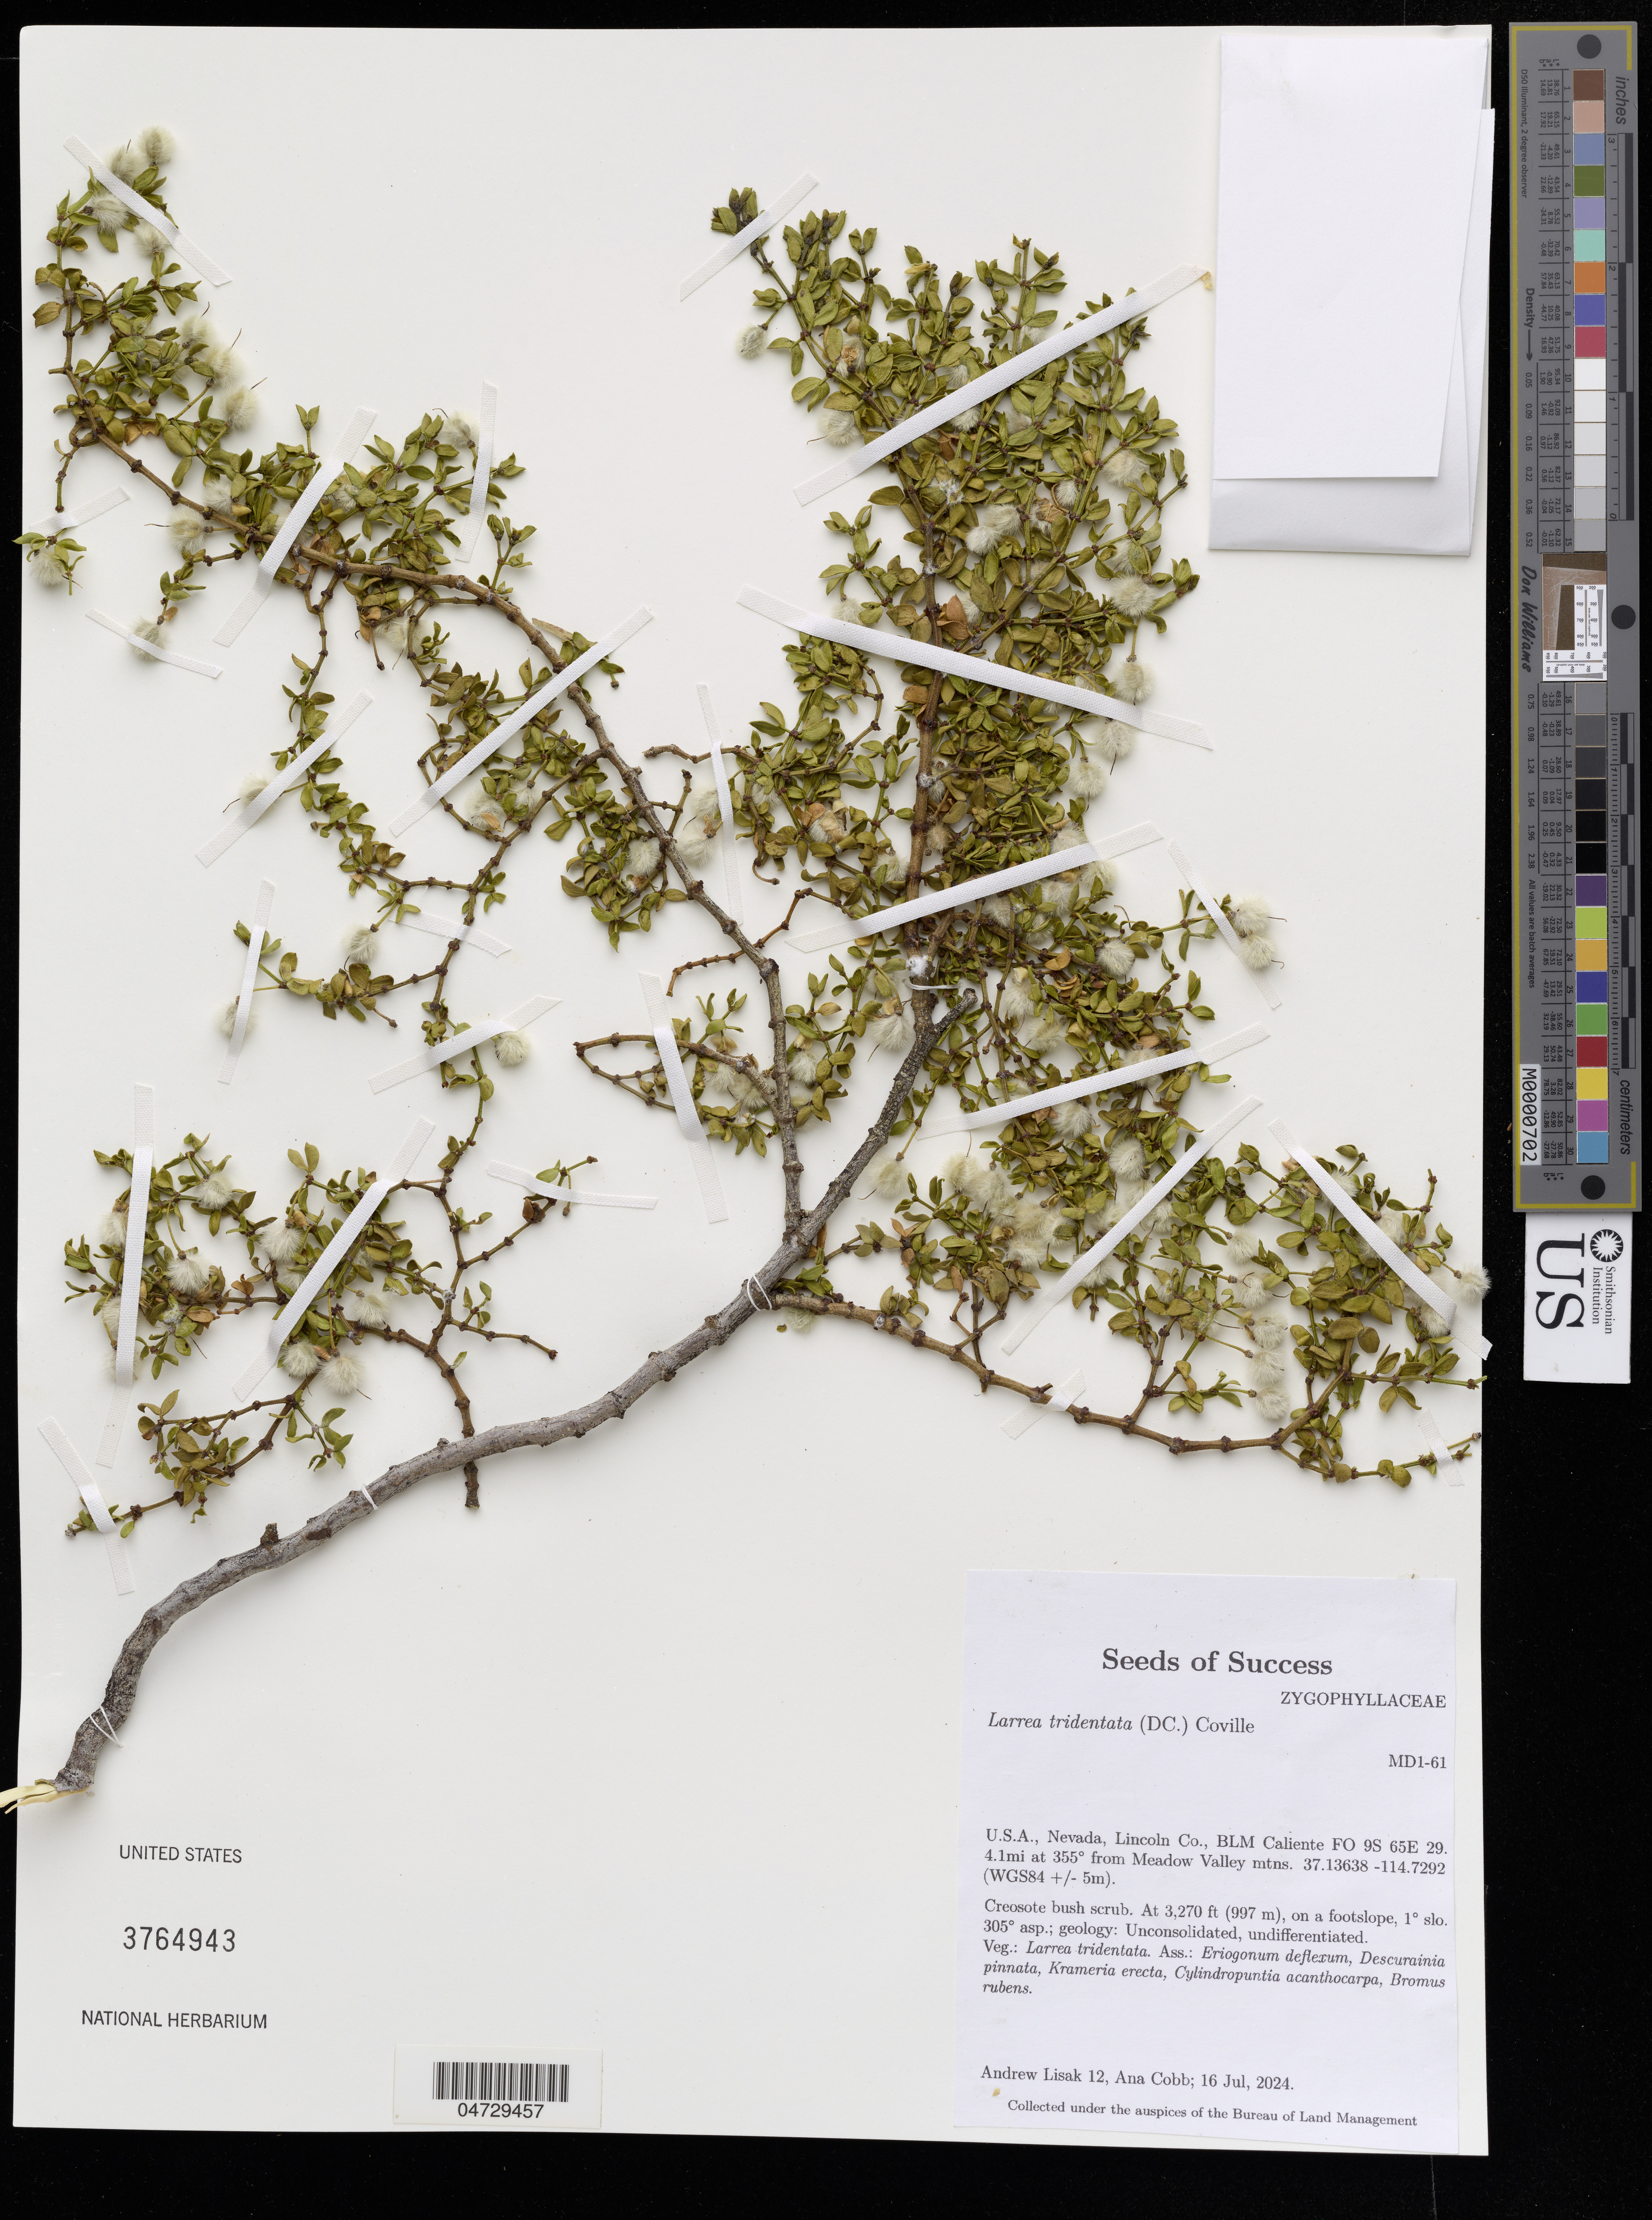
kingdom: Plantae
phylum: Tracheophyta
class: Magnoliopsida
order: Zygophyllales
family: Zygophyllaceae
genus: Larrea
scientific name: Larrea tridentata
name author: (Sessé & Moc. ex DC.) Coville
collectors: A. Lisak & A. Cobb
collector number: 12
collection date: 2024-07-16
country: United States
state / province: Nevada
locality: Lincoln Co., BLM Caliente FO 9S 65E 29. 4.1 mi at 355° from Meadow Valley mtns.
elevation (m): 997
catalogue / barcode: US 3764943